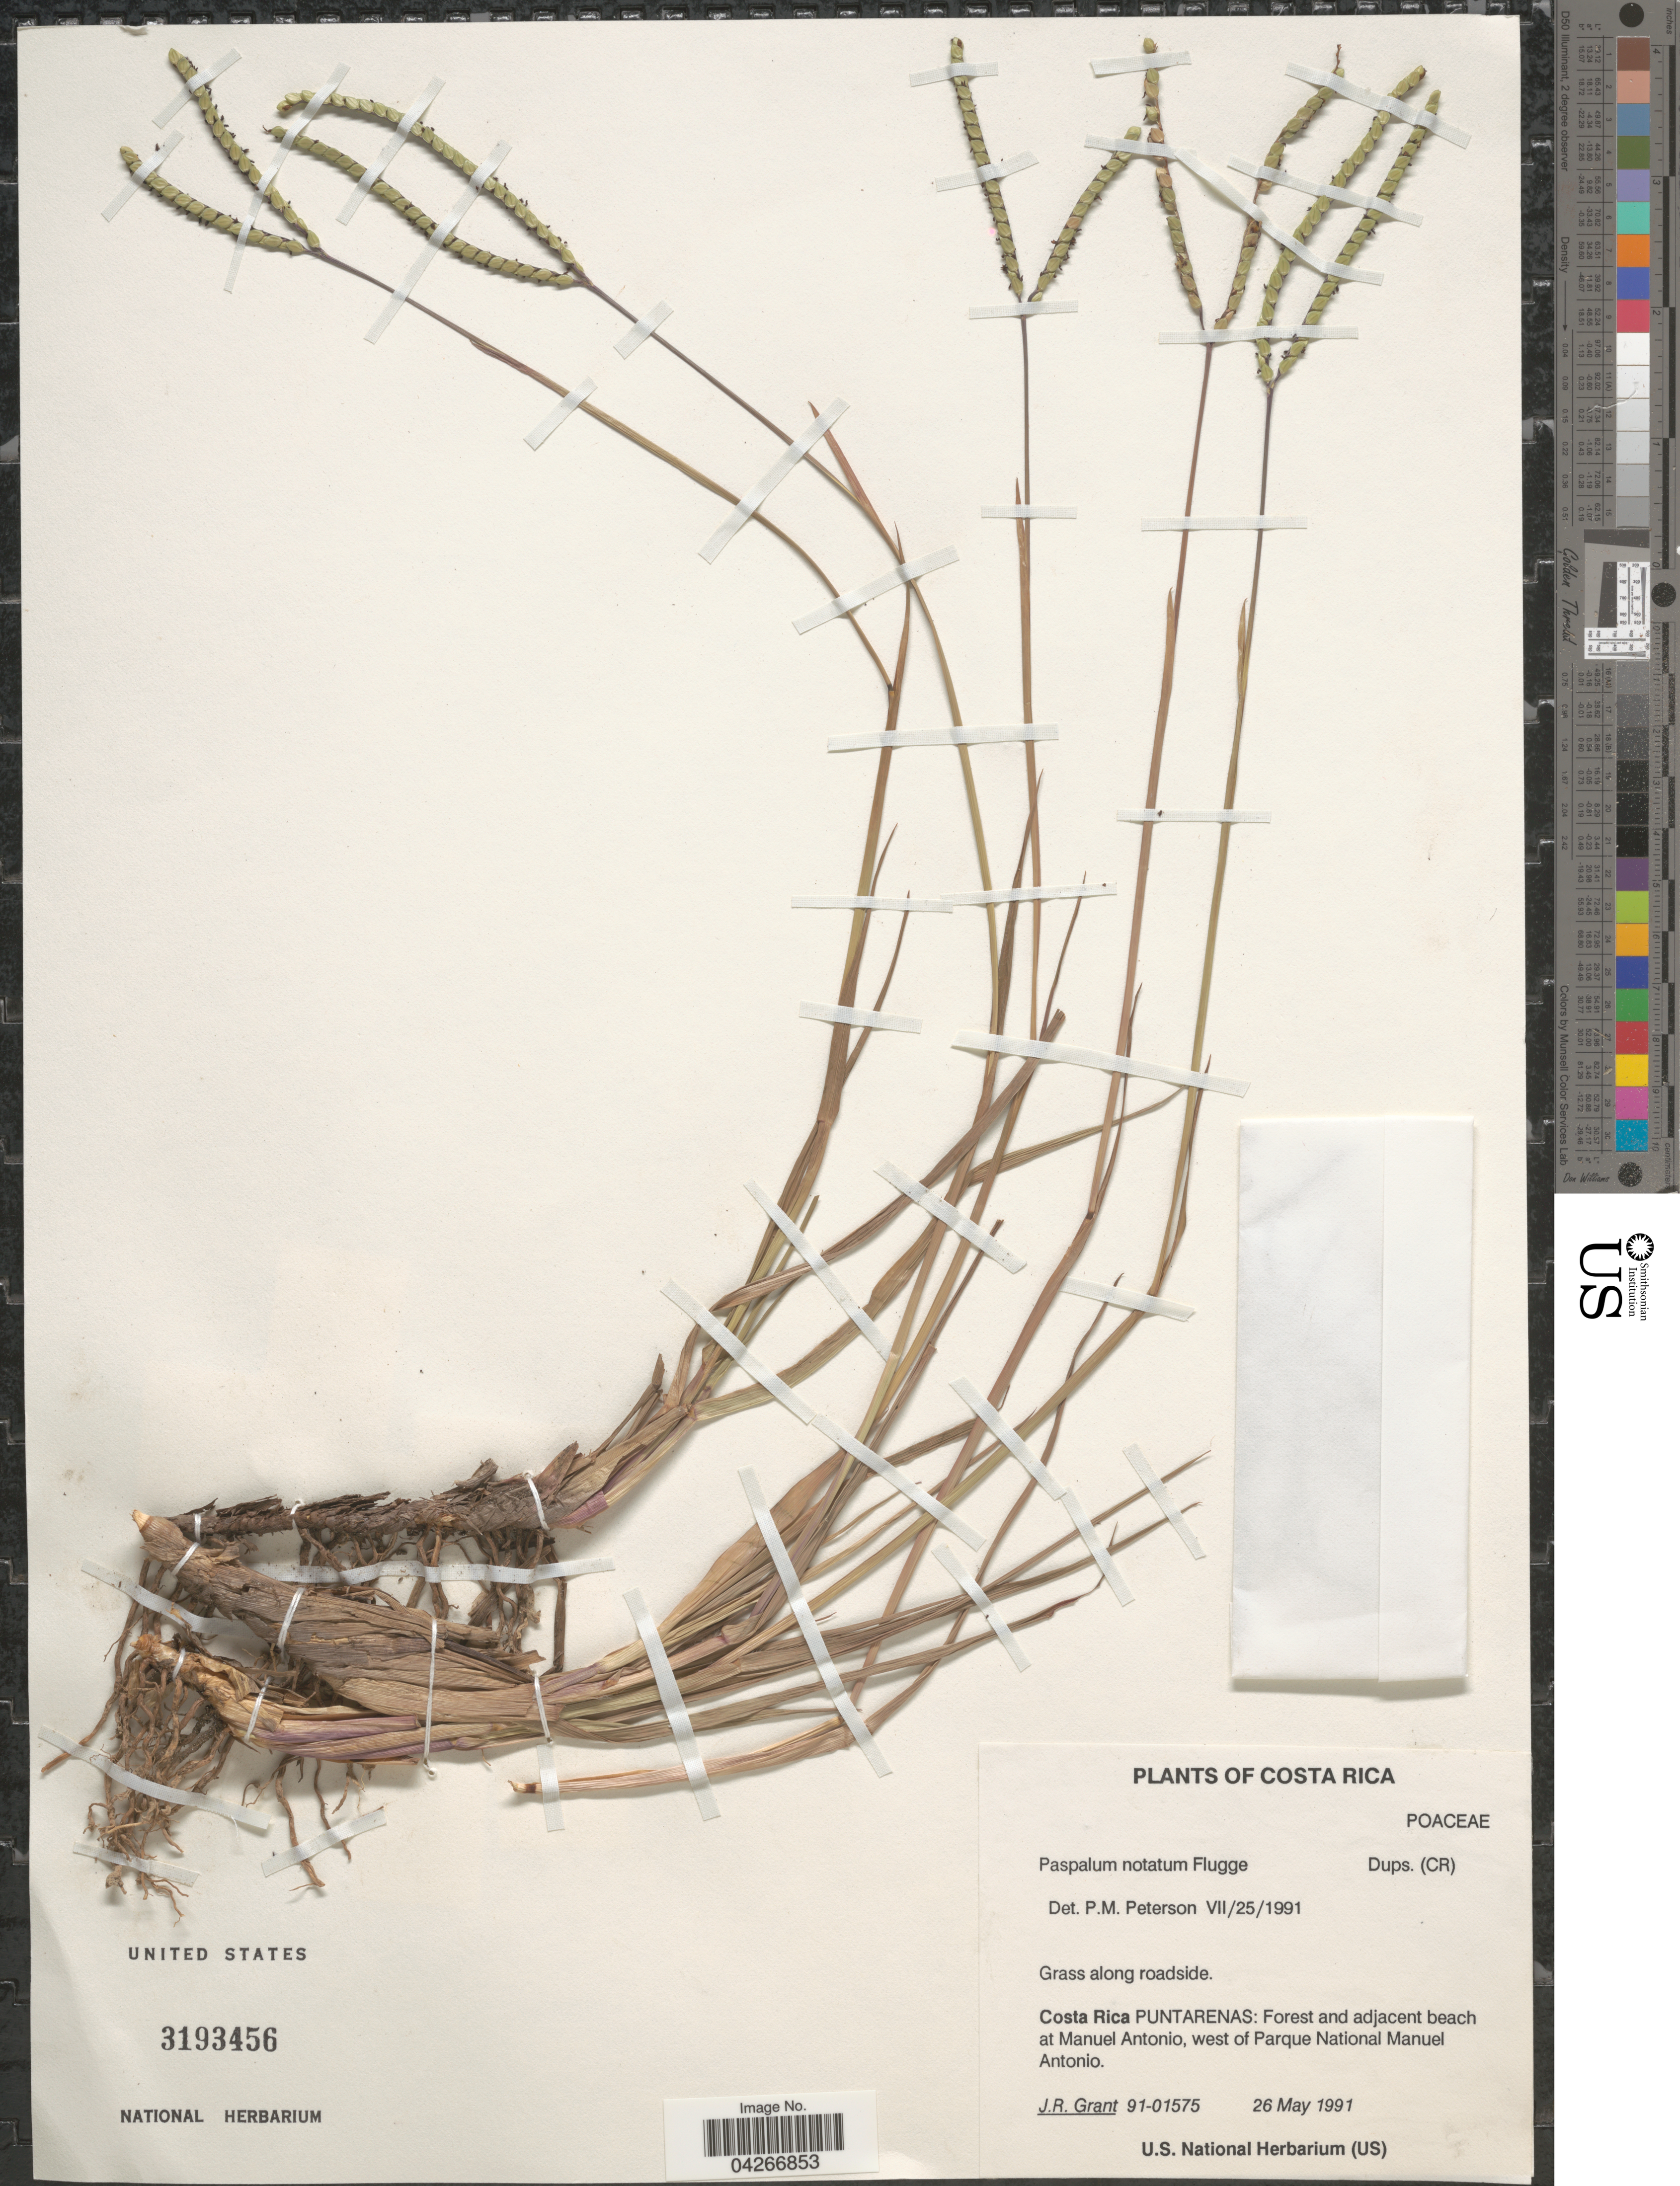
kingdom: Plantae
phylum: Tracheophyta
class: Liliopsida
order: Poales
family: Poaceae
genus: Paspalum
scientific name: Paspalum notatum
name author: Flüggé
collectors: J. Grant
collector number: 91-01575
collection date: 1991-05-26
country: Costa Rica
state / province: Puntarenas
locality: Forest and adjacent beach at Manuel Antonio, west of Parque National Manuel Antonio.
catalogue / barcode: US 3193456